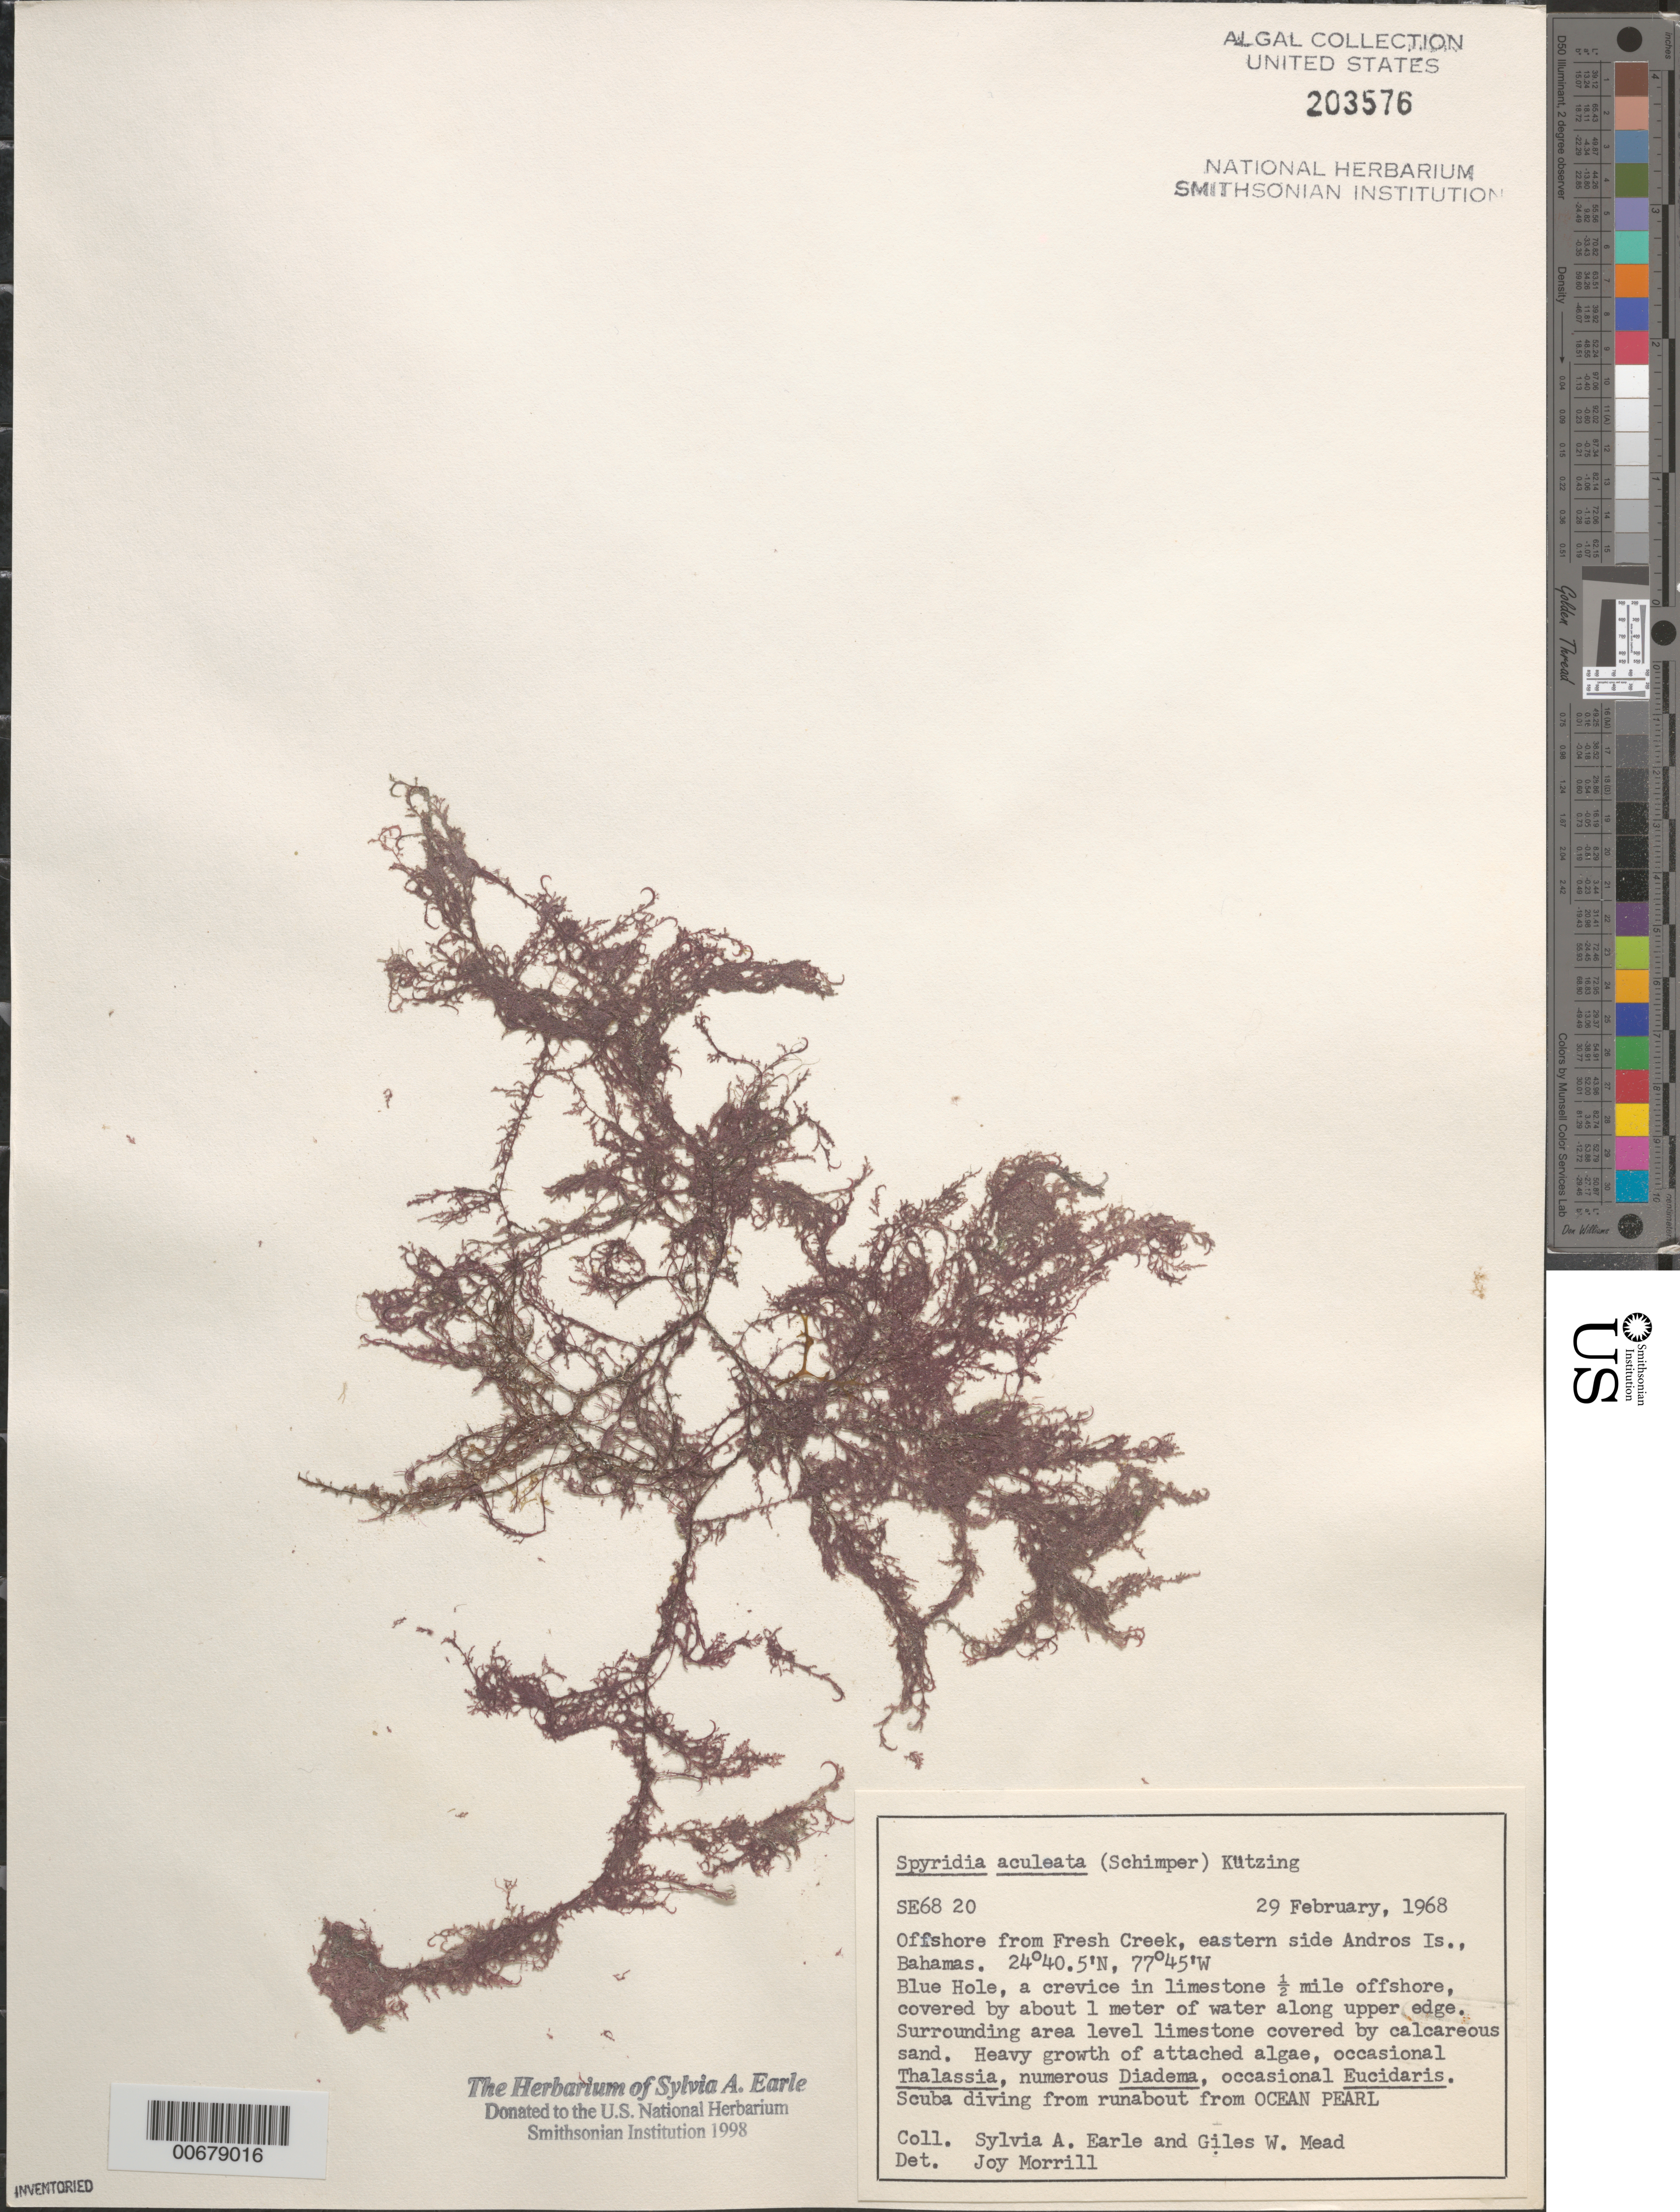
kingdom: Plantae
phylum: Rhodophyta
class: Florideophyceae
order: Ceramiales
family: Spyridiaceae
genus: Spyridia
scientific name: Spyridia aculeata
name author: (C. Agardh ex Decne.) Kütz.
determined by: Morrill, J.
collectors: S. A. Earle & G. W. Mead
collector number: SE 6820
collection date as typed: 29 Feb 1968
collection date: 1968-02-29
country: Bahamas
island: Andros Island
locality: Blue Hole, off Fresh Creek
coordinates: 24 40.5' N, 77 45' W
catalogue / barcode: US 203576